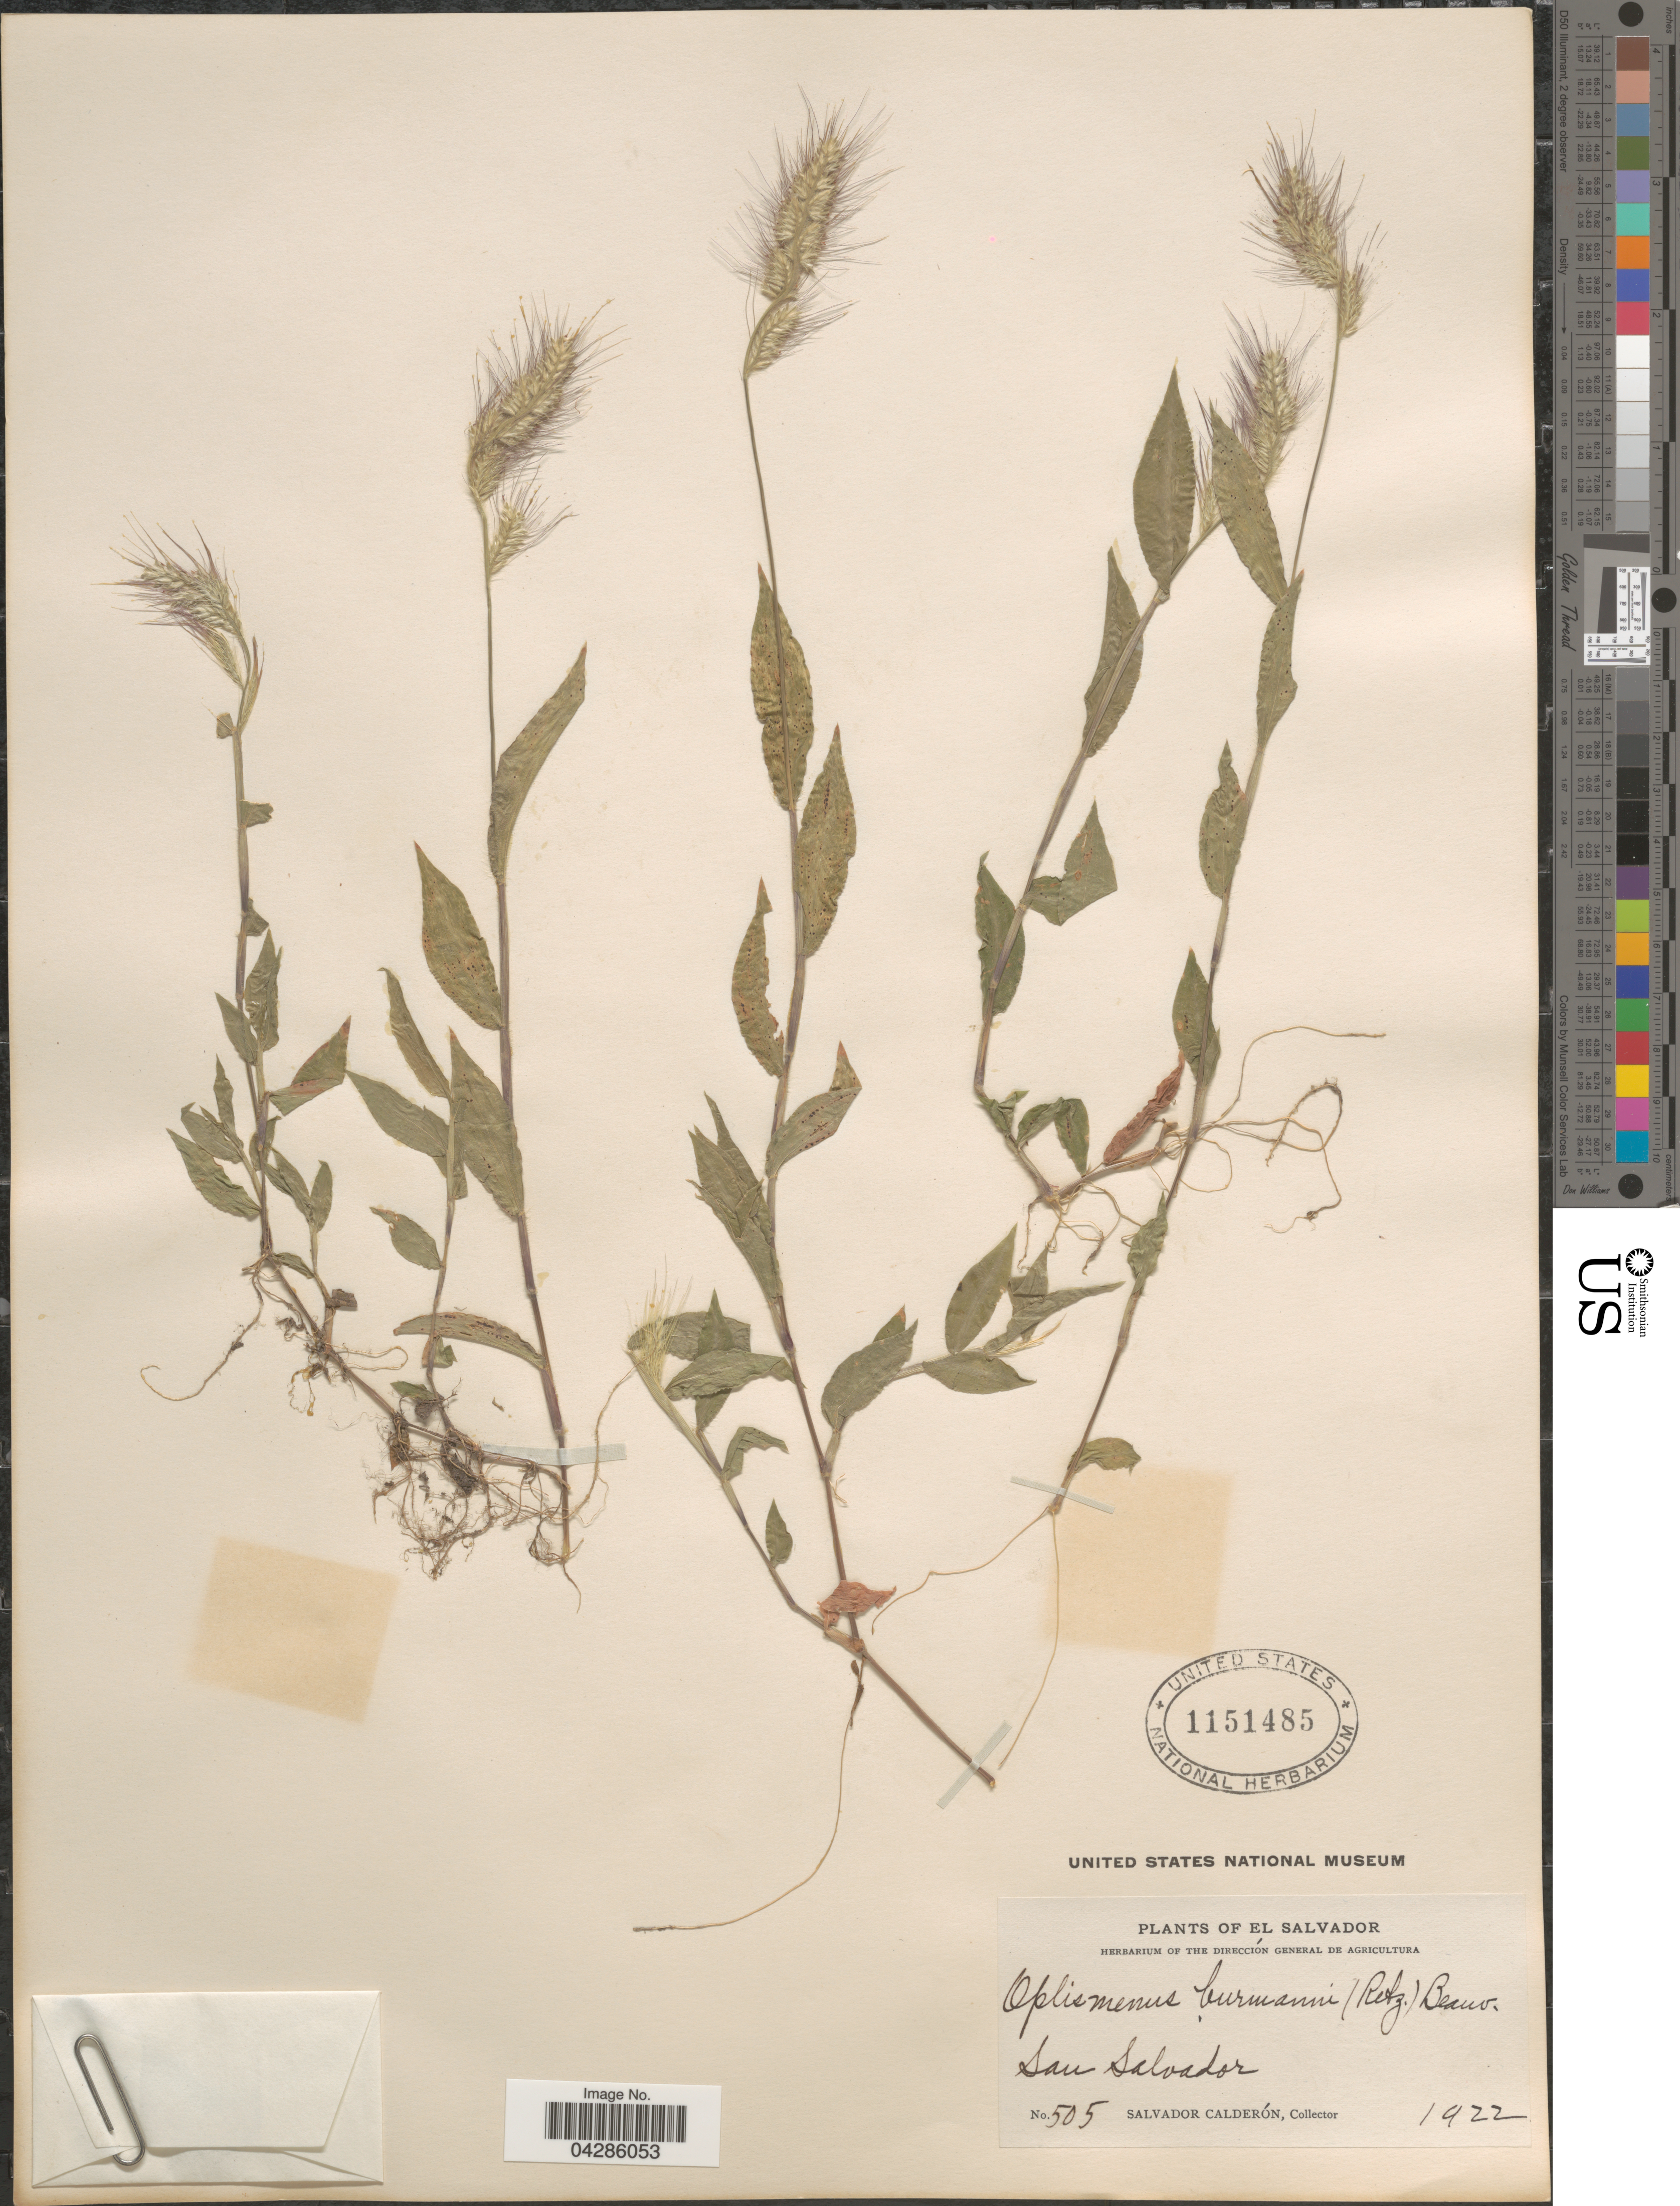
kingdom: Plantae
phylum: Tracheophyta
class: Liliopsida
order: Poales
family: Poaceae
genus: Oplismenus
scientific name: Oplismenus burmannii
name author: (Retz.) P. Beauv.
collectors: S. Calderón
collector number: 505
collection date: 1922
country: El Salvador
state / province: San Salvador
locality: San Salvador.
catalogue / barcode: US 1151485